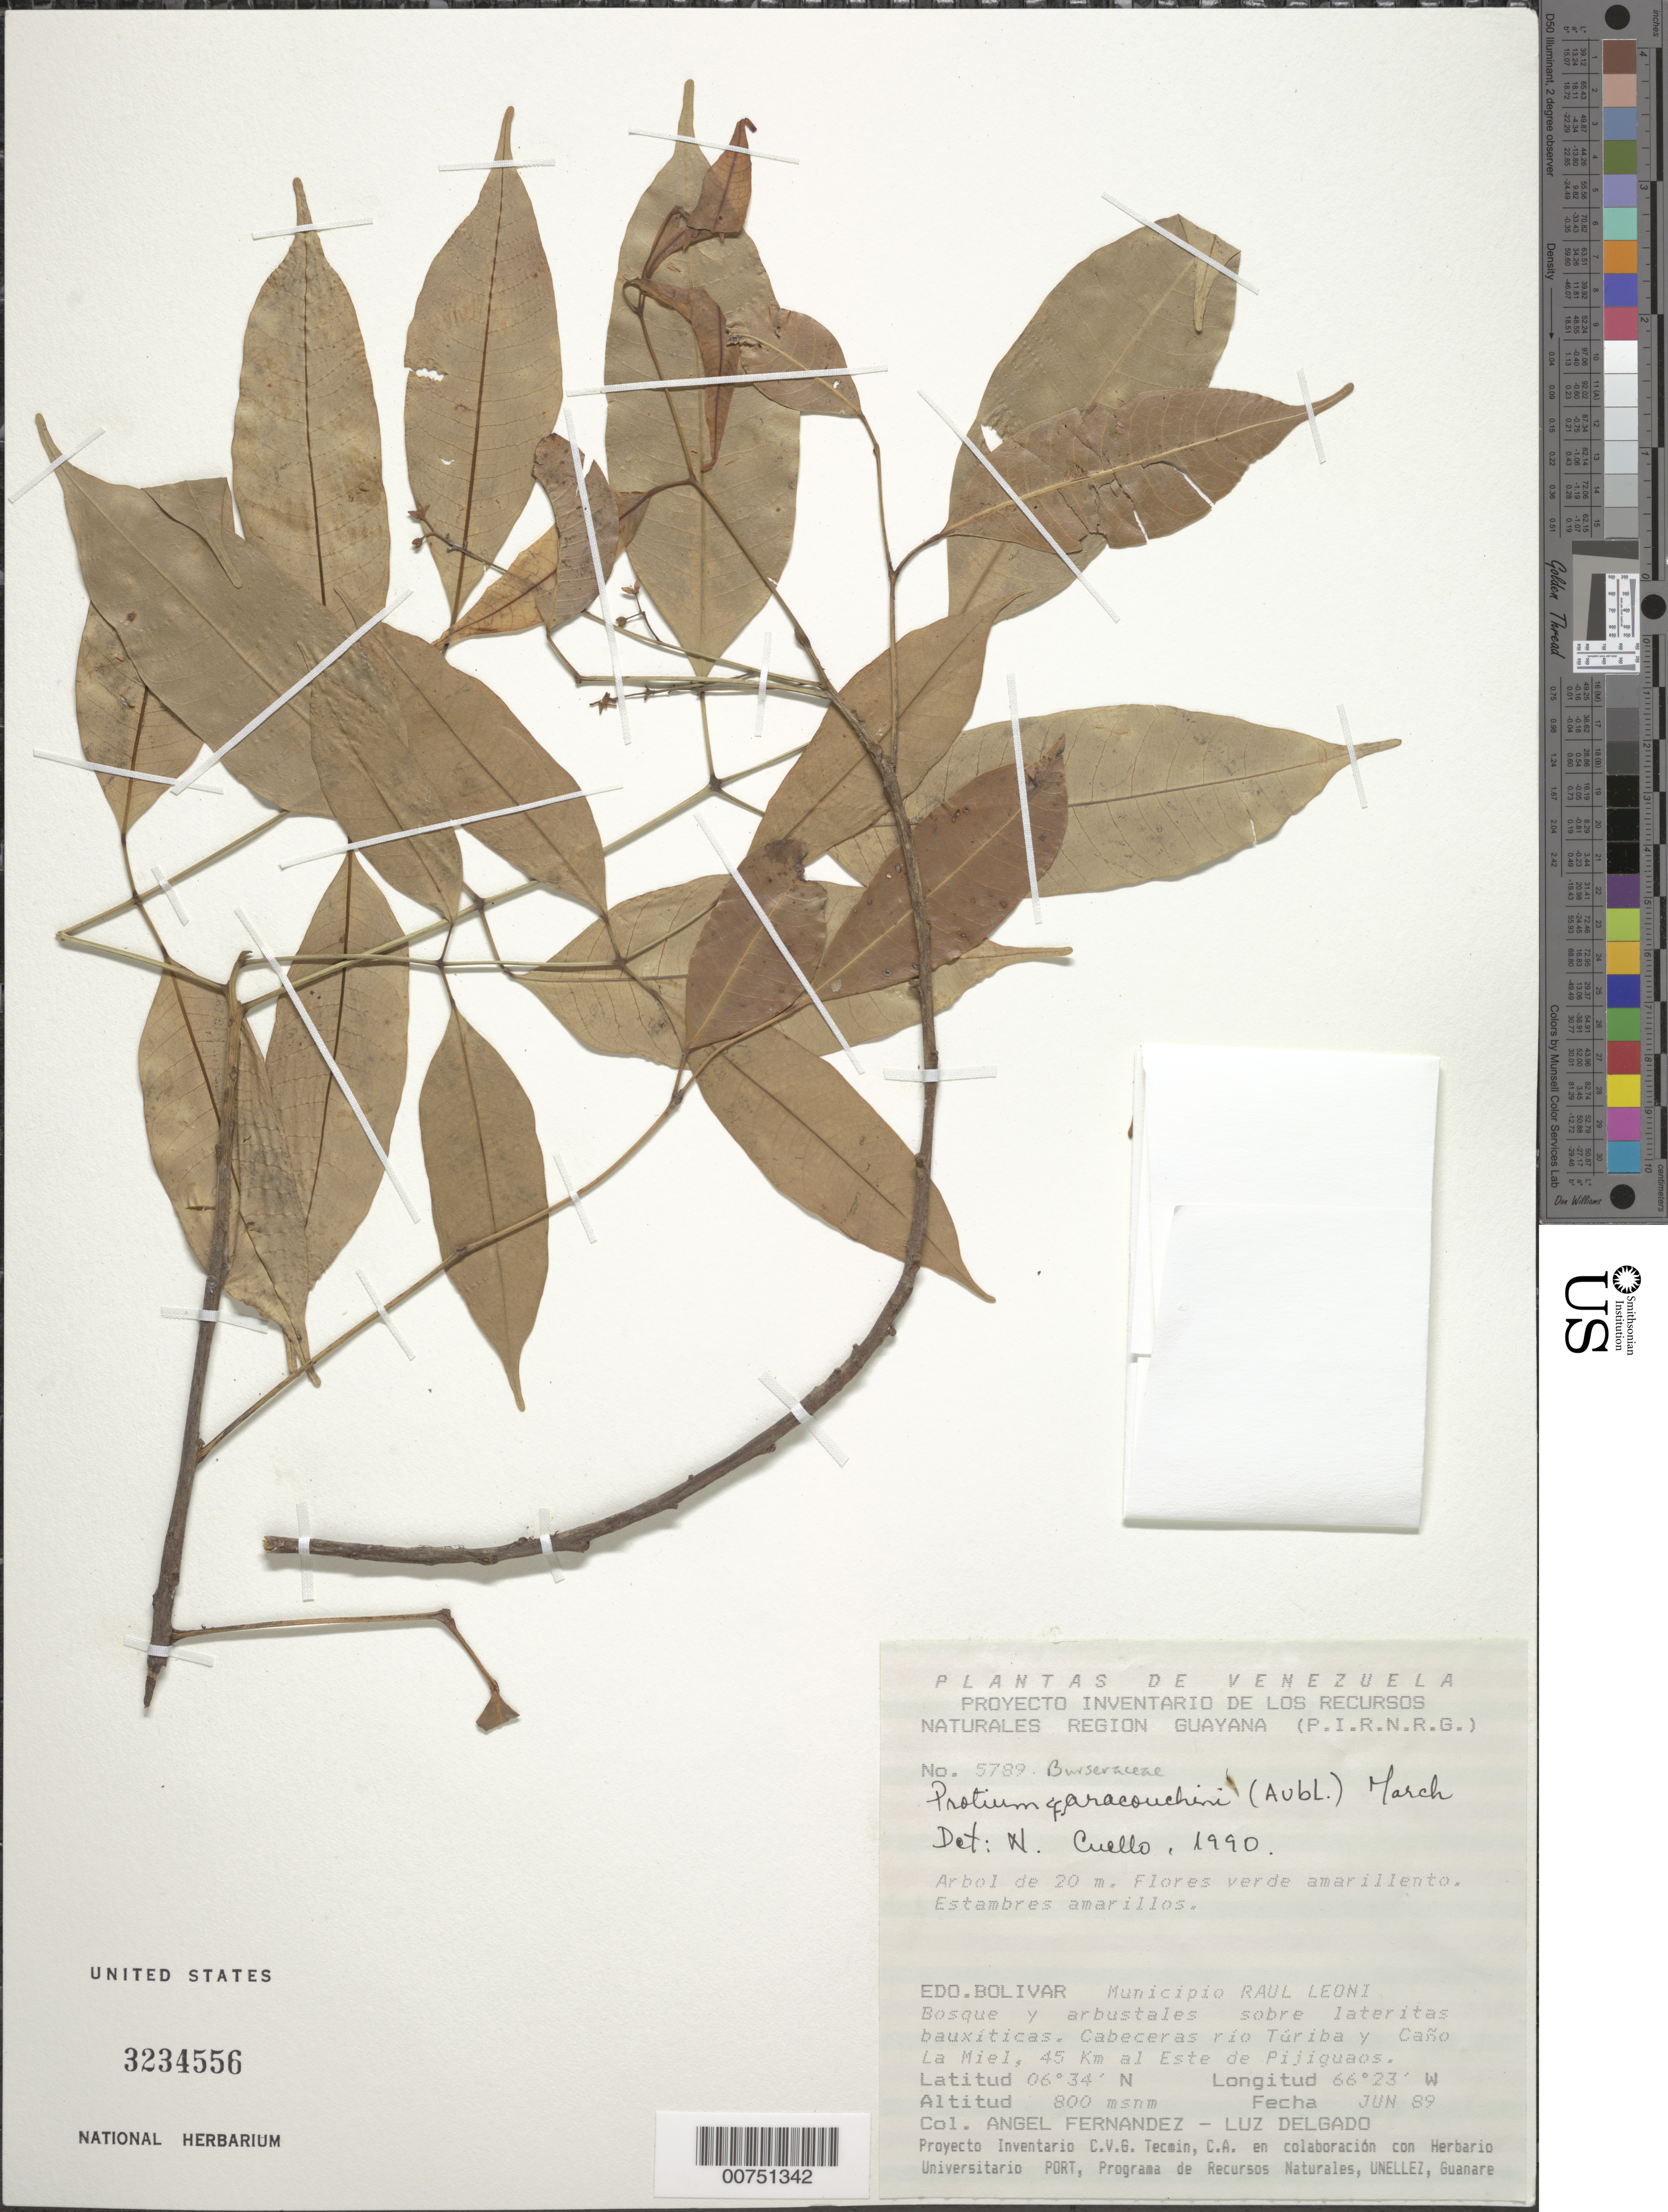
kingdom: Plantae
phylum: Tracheophyta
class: Magnoliopsida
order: Sapindales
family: Burseraceae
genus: Protium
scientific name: Protium aracouchini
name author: (Aubl.) Marchand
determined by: Cuello, Nidia L.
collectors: A. Fernández & L. Delgado V.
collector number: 5789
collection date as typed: Jun-89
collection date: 1989-06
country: Venezuela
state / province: Bolívar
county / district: Angostura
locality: Mun. Raúl Leoni [=Angostura], cabeceras Río Túriba y Caño La Miel, 45 km al Este de Pijiguaos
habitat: Bosque y arbustales sobre lateritas bauxiticas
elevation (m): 800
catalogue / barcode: US 3234556